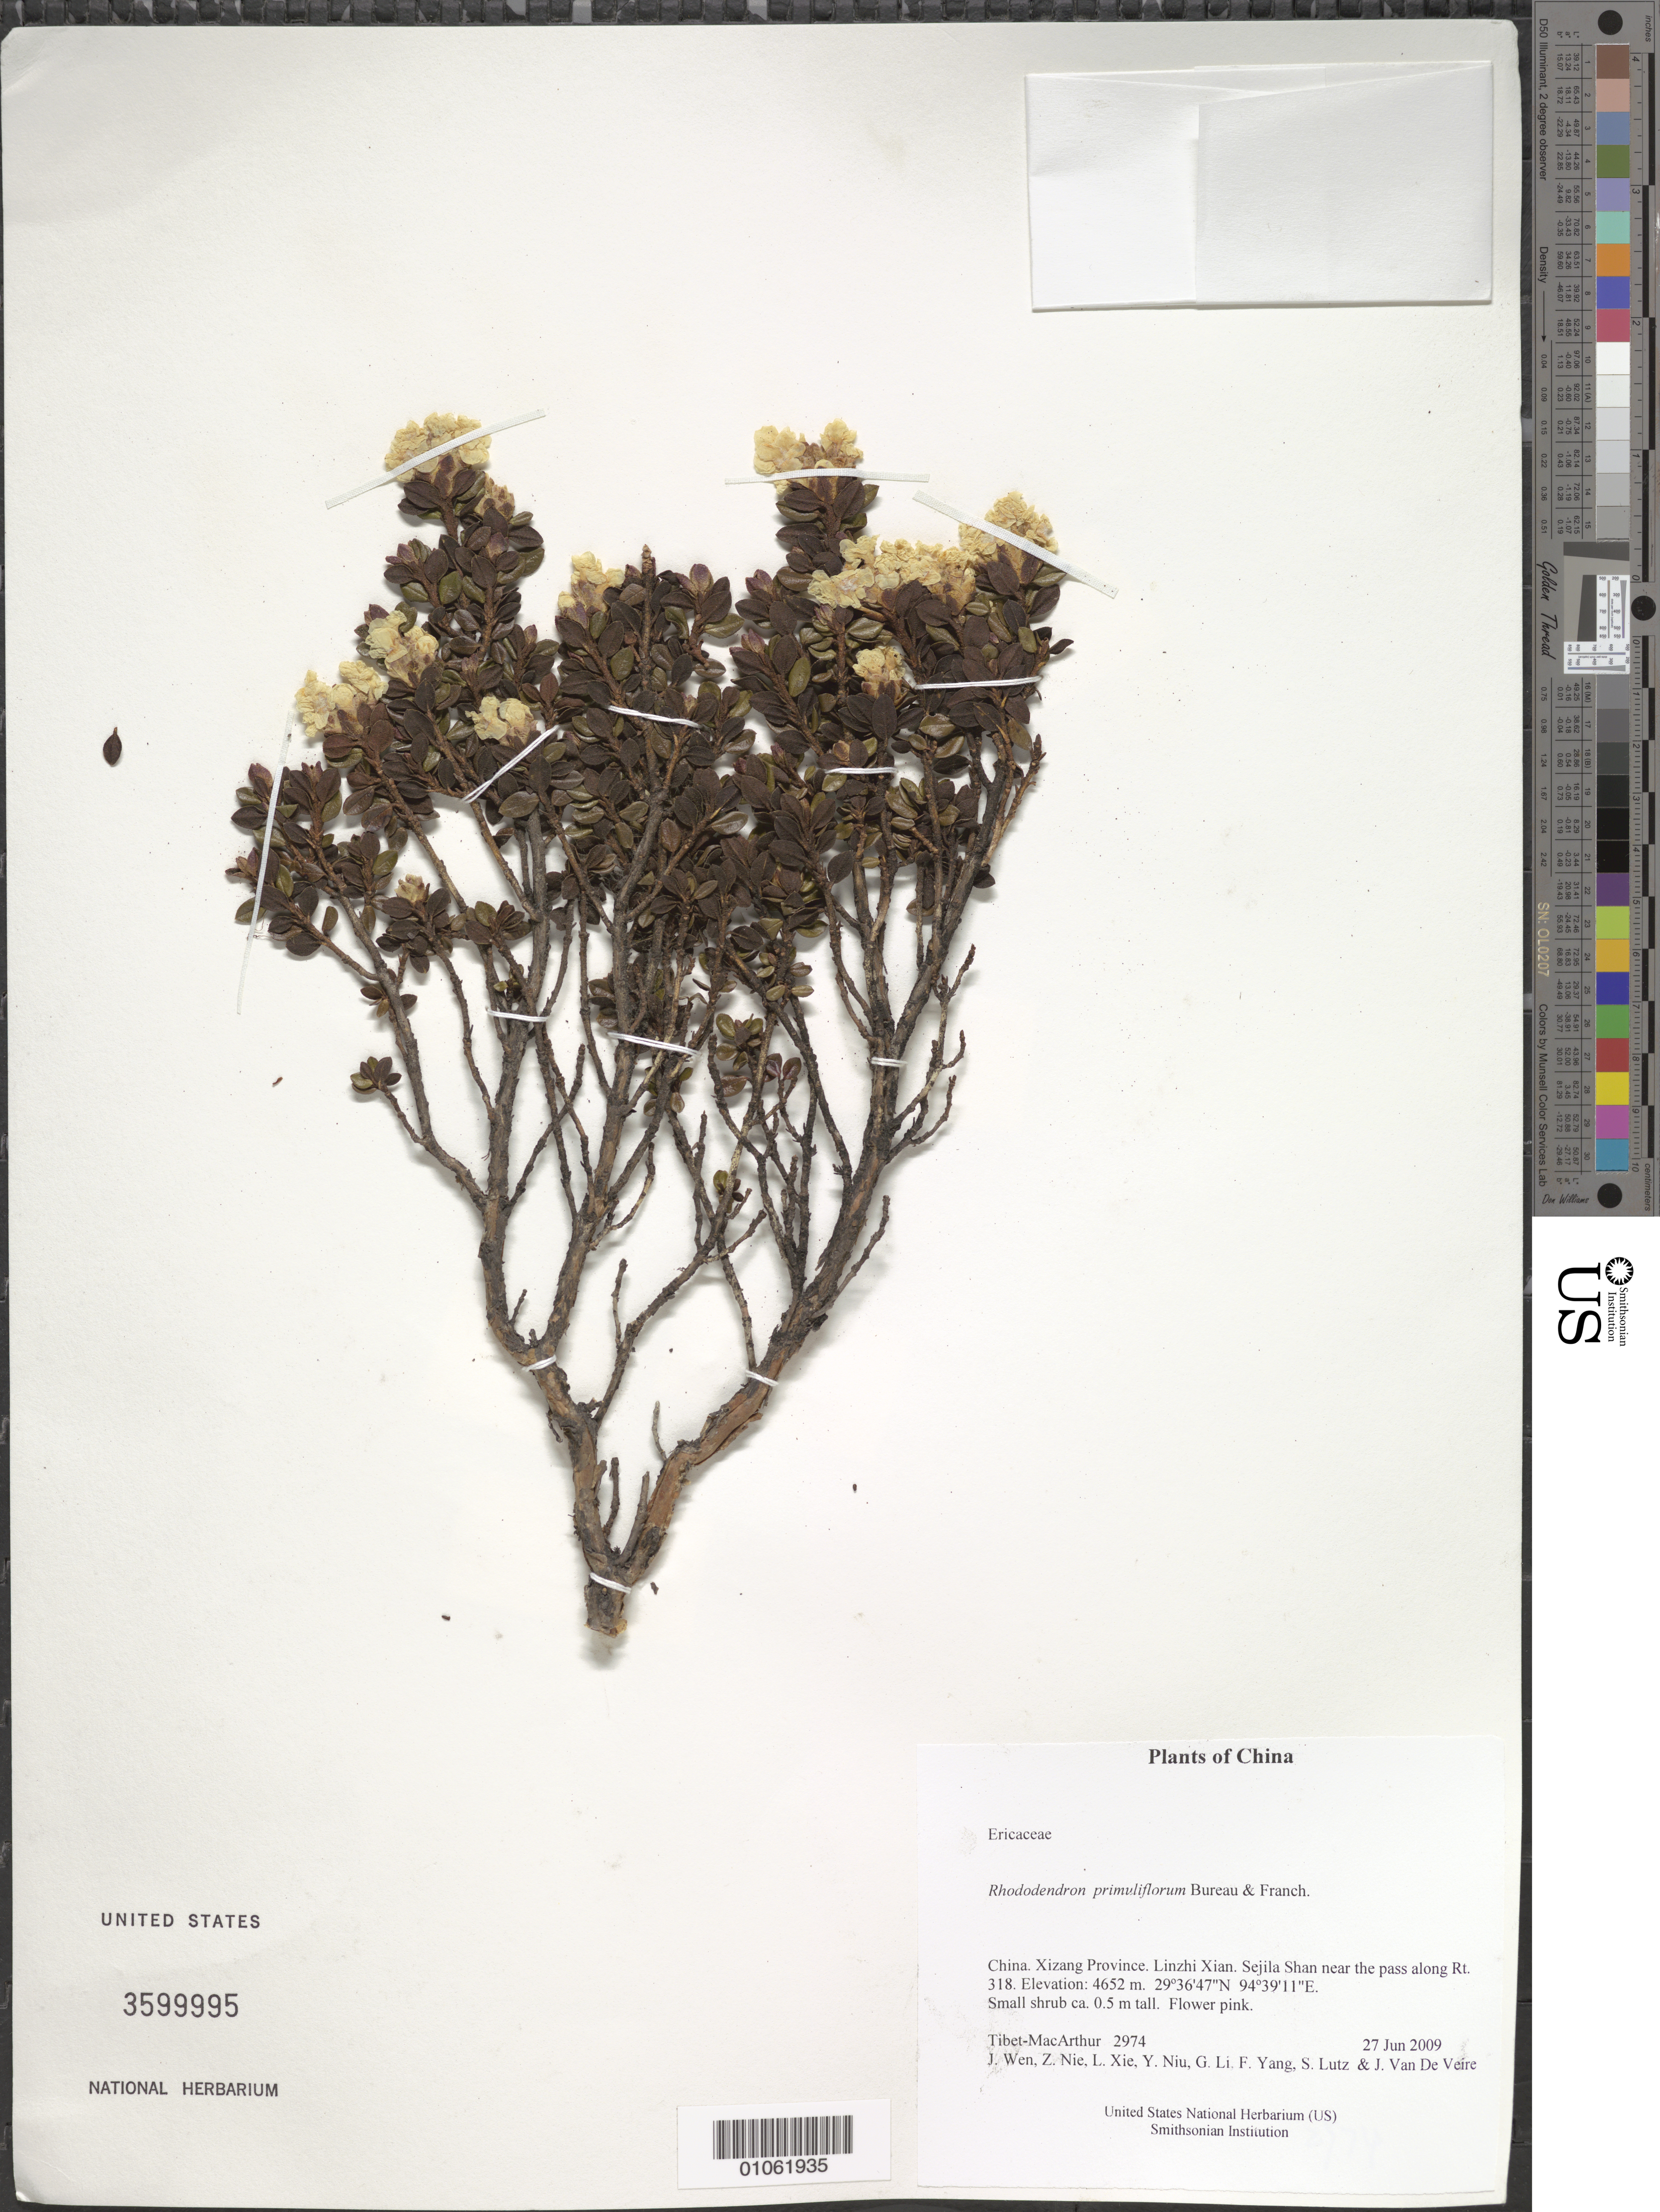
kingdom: Plantae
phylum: Tracheophyta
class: Magnoliopsida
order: Ericales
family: Ericaceae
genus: Rhododendron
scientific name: Rhododendron primuliflorum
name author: É. Bureau & Franch.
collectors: Tibet-MacArthur, J. Wen, Z. Nie, L. Xie, Y. Niu, G. Li, F. Yang, S. Lutz & J. Van De Veire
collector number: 2974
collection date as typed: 27 Jun 2009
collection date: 2009-06-27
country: China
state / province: Xizang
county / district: Linzhi Xian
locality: Sejila Shan near the pass along Rt. 318.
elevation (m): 4652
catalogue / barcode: US 3599995